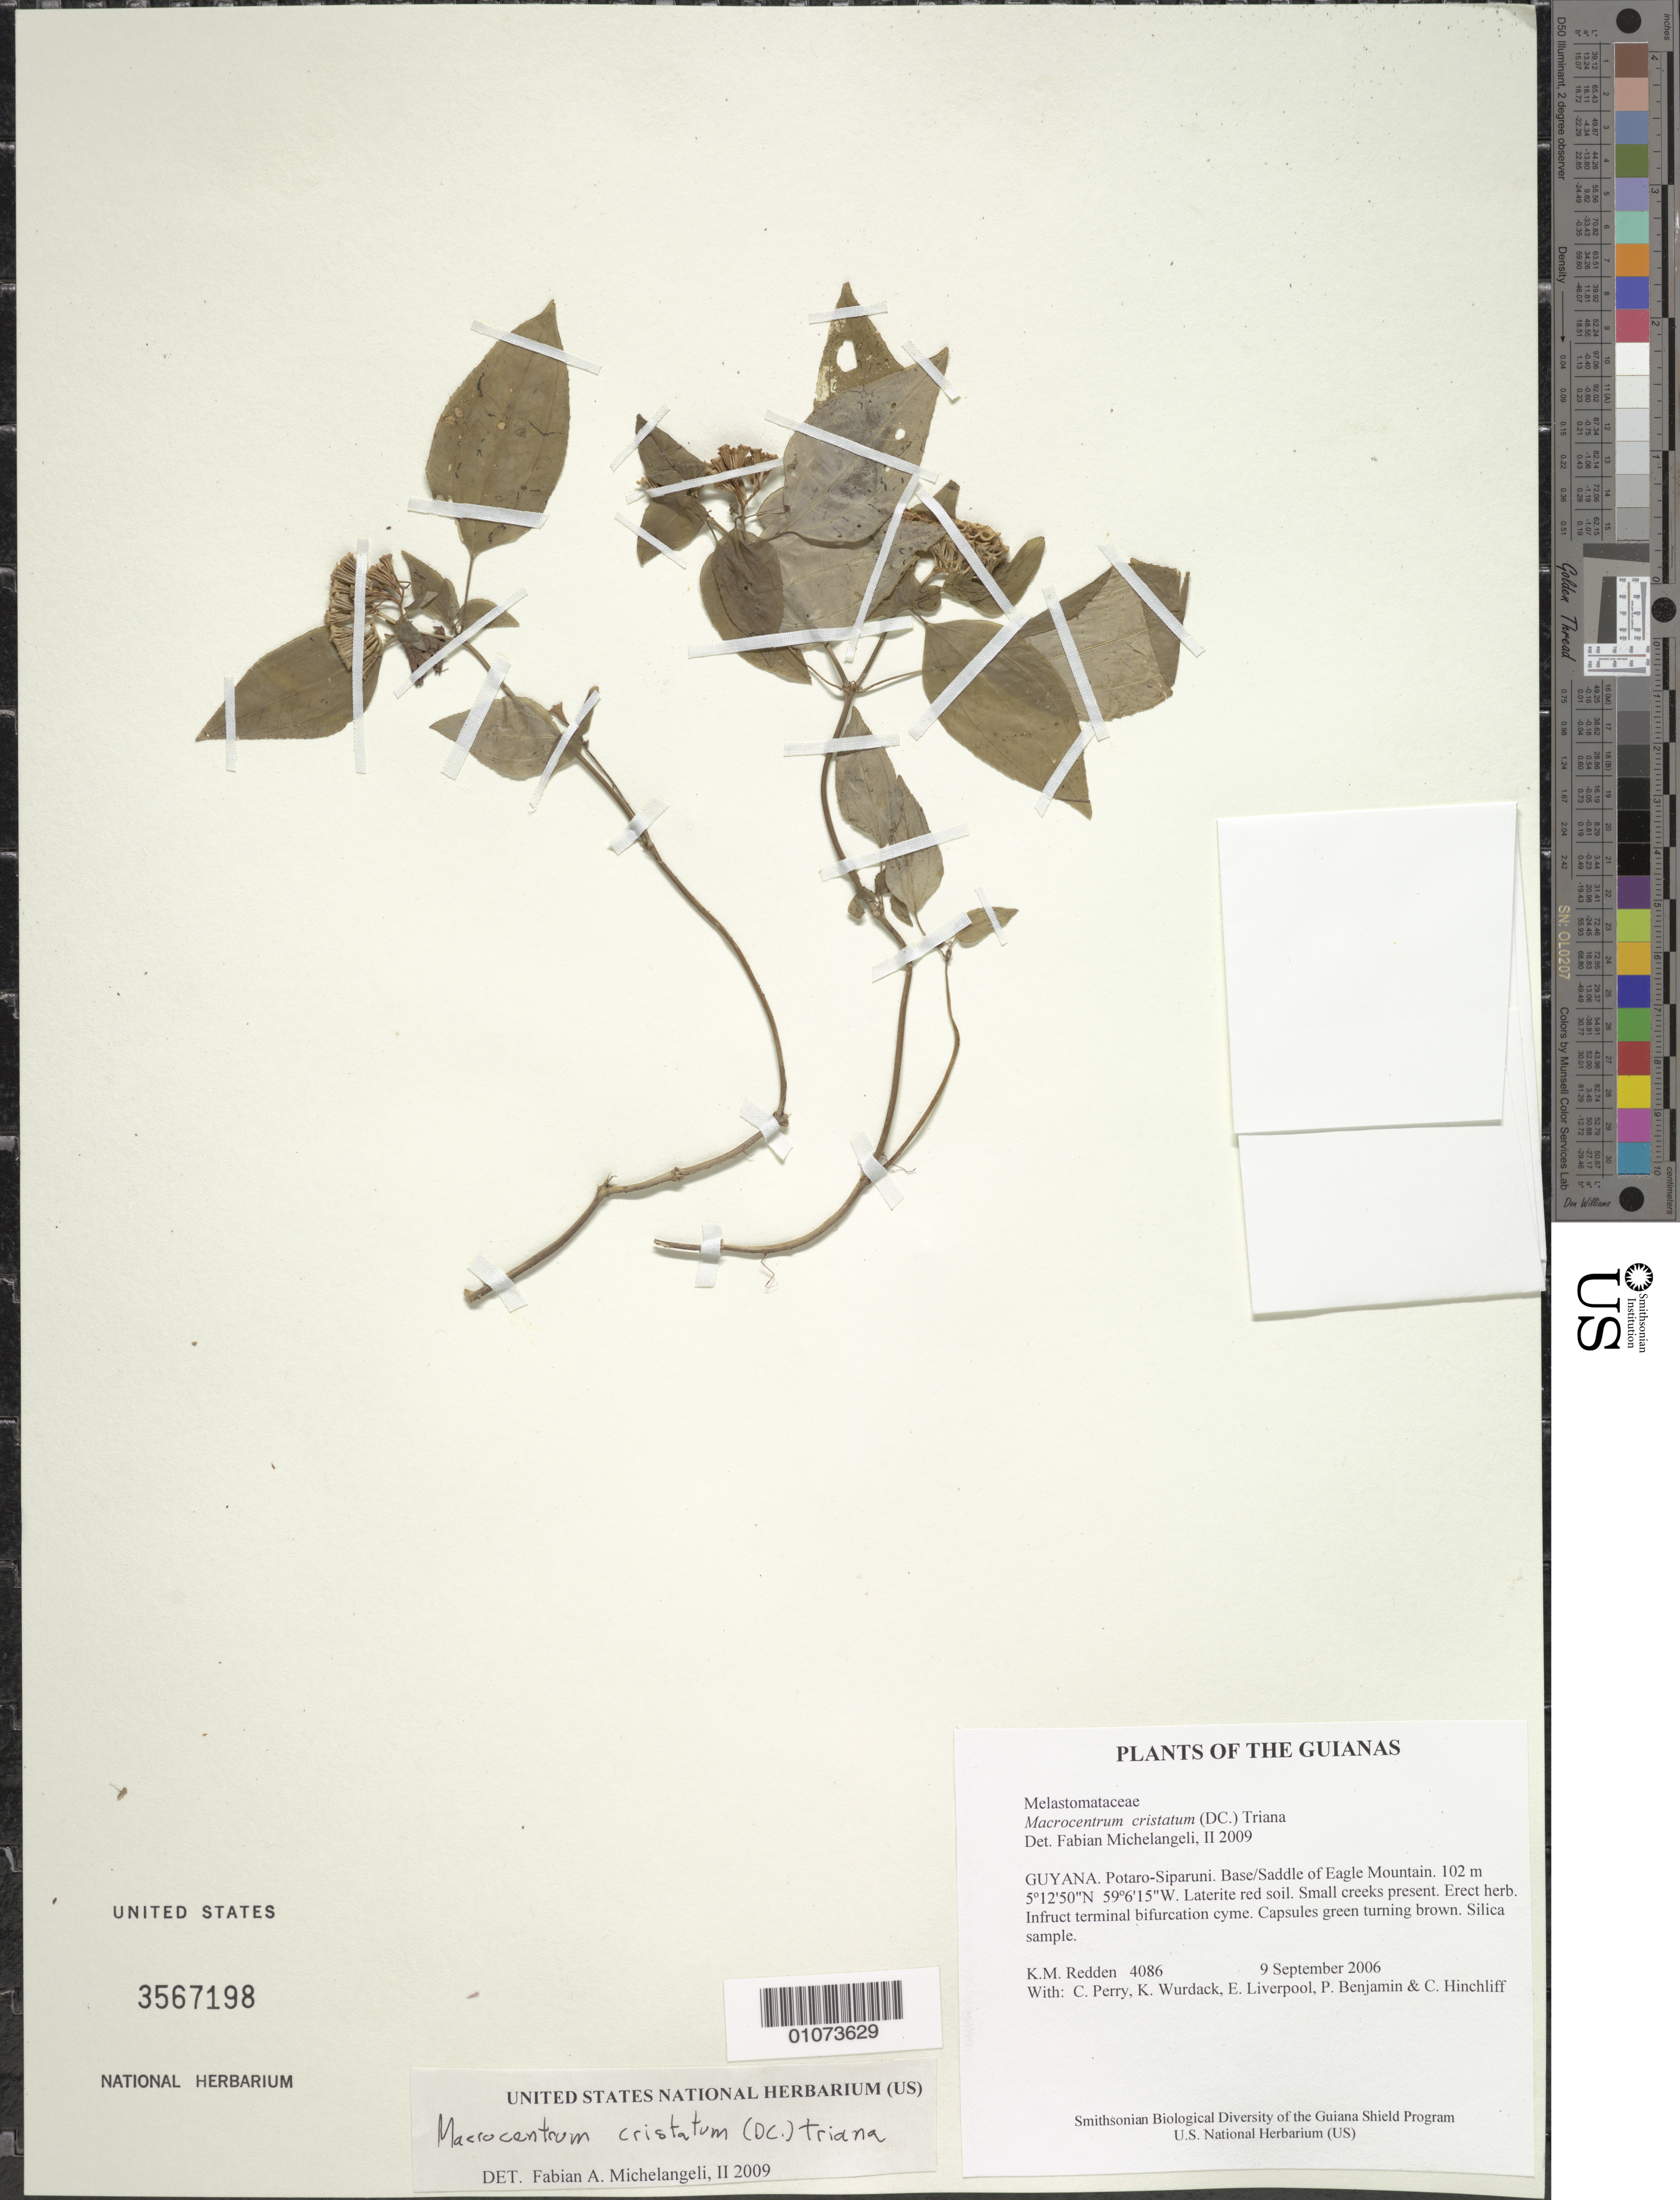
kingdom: Plantae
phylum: Tracheophyta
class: Magnoliopsida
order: Myrtales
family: Melastomataceae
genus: Macrocentrum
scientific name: Macrocentrum cristatum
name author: (DC.) Triana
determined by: Michelangeli, F. A.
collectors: K. M. Redden, C. Perry, K. Wurdack, E. Liverpool, P. Benjamin & C. E. Hinchliff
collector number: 4086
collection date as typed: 9 September 2006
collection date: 2006-09-09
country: Guyana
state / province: Potaro-Siparuni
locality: Base/Saddle of Eagle Mountain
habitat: Laterite red soil. Small creeks present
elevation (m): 102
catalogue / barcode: US 3567198